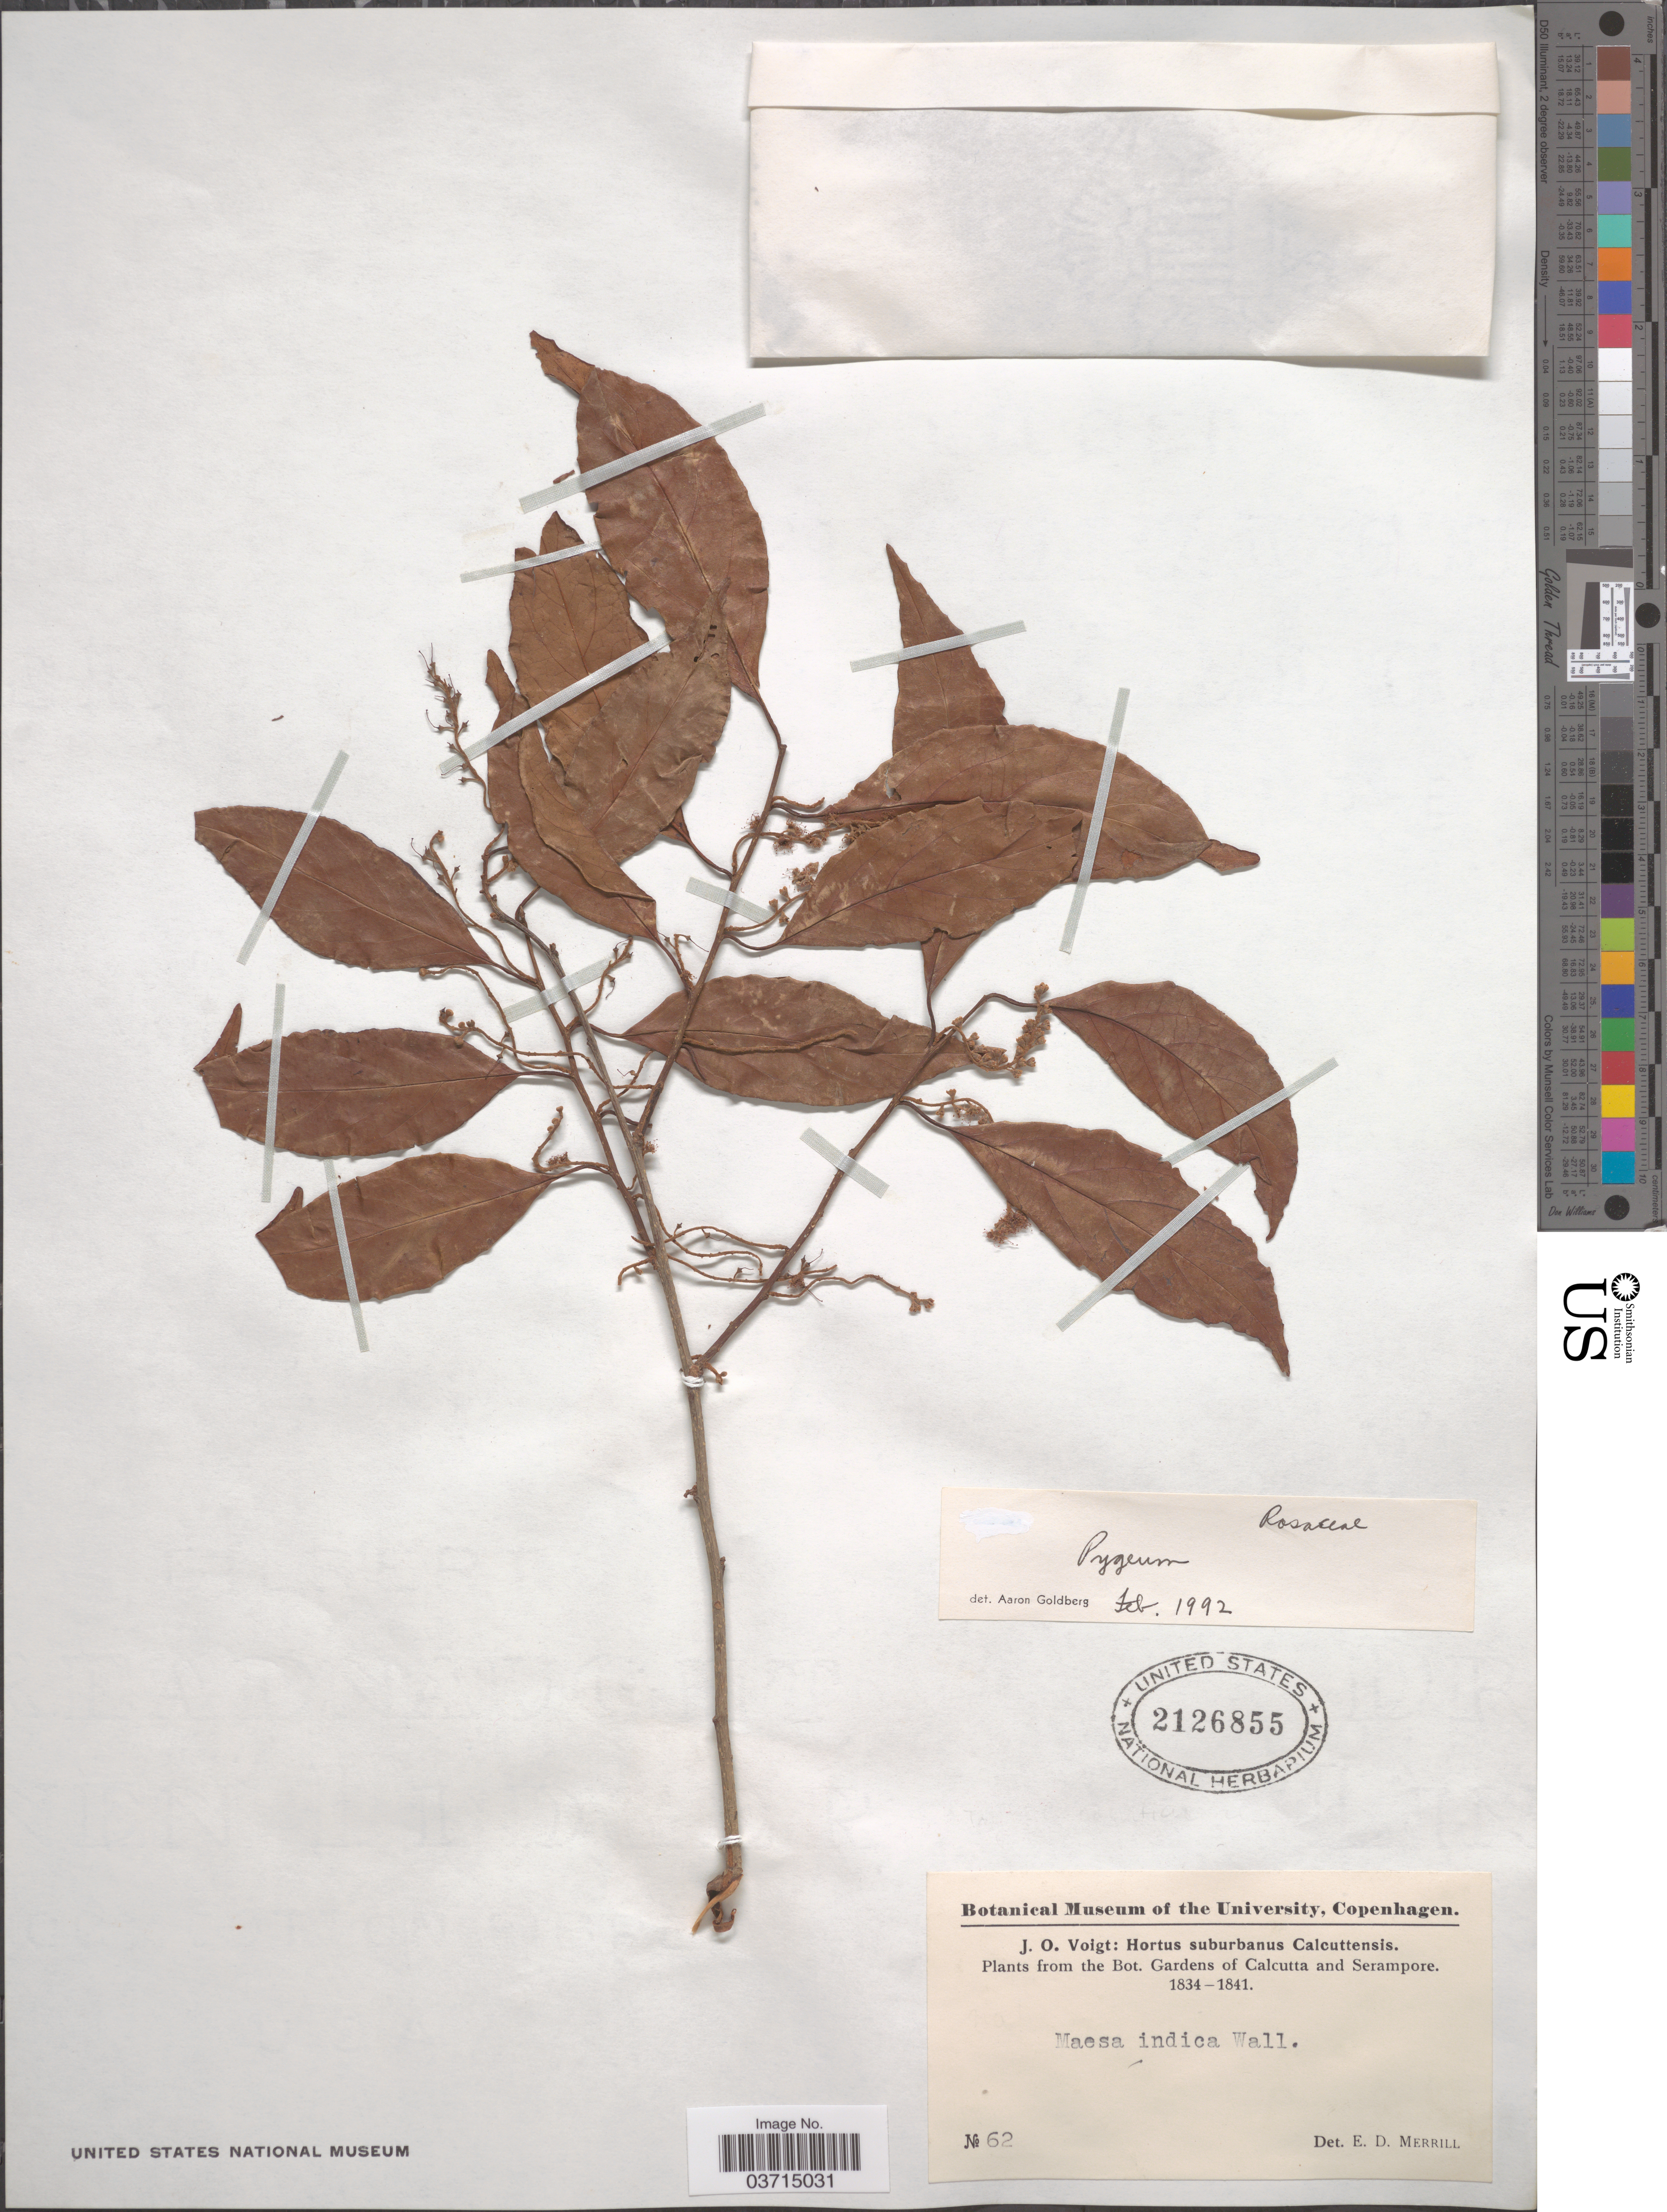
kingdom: Plantae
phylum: Tracheophyta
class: Magnoliopsida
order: Rosales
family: Rosaceae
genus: Prunus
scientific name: Prunus sp.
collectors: J. O. Voigt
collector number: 62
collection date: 1834/1841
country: India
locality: Bot. Gardens of Calcutta and Serampore.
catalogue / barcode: US 2126855